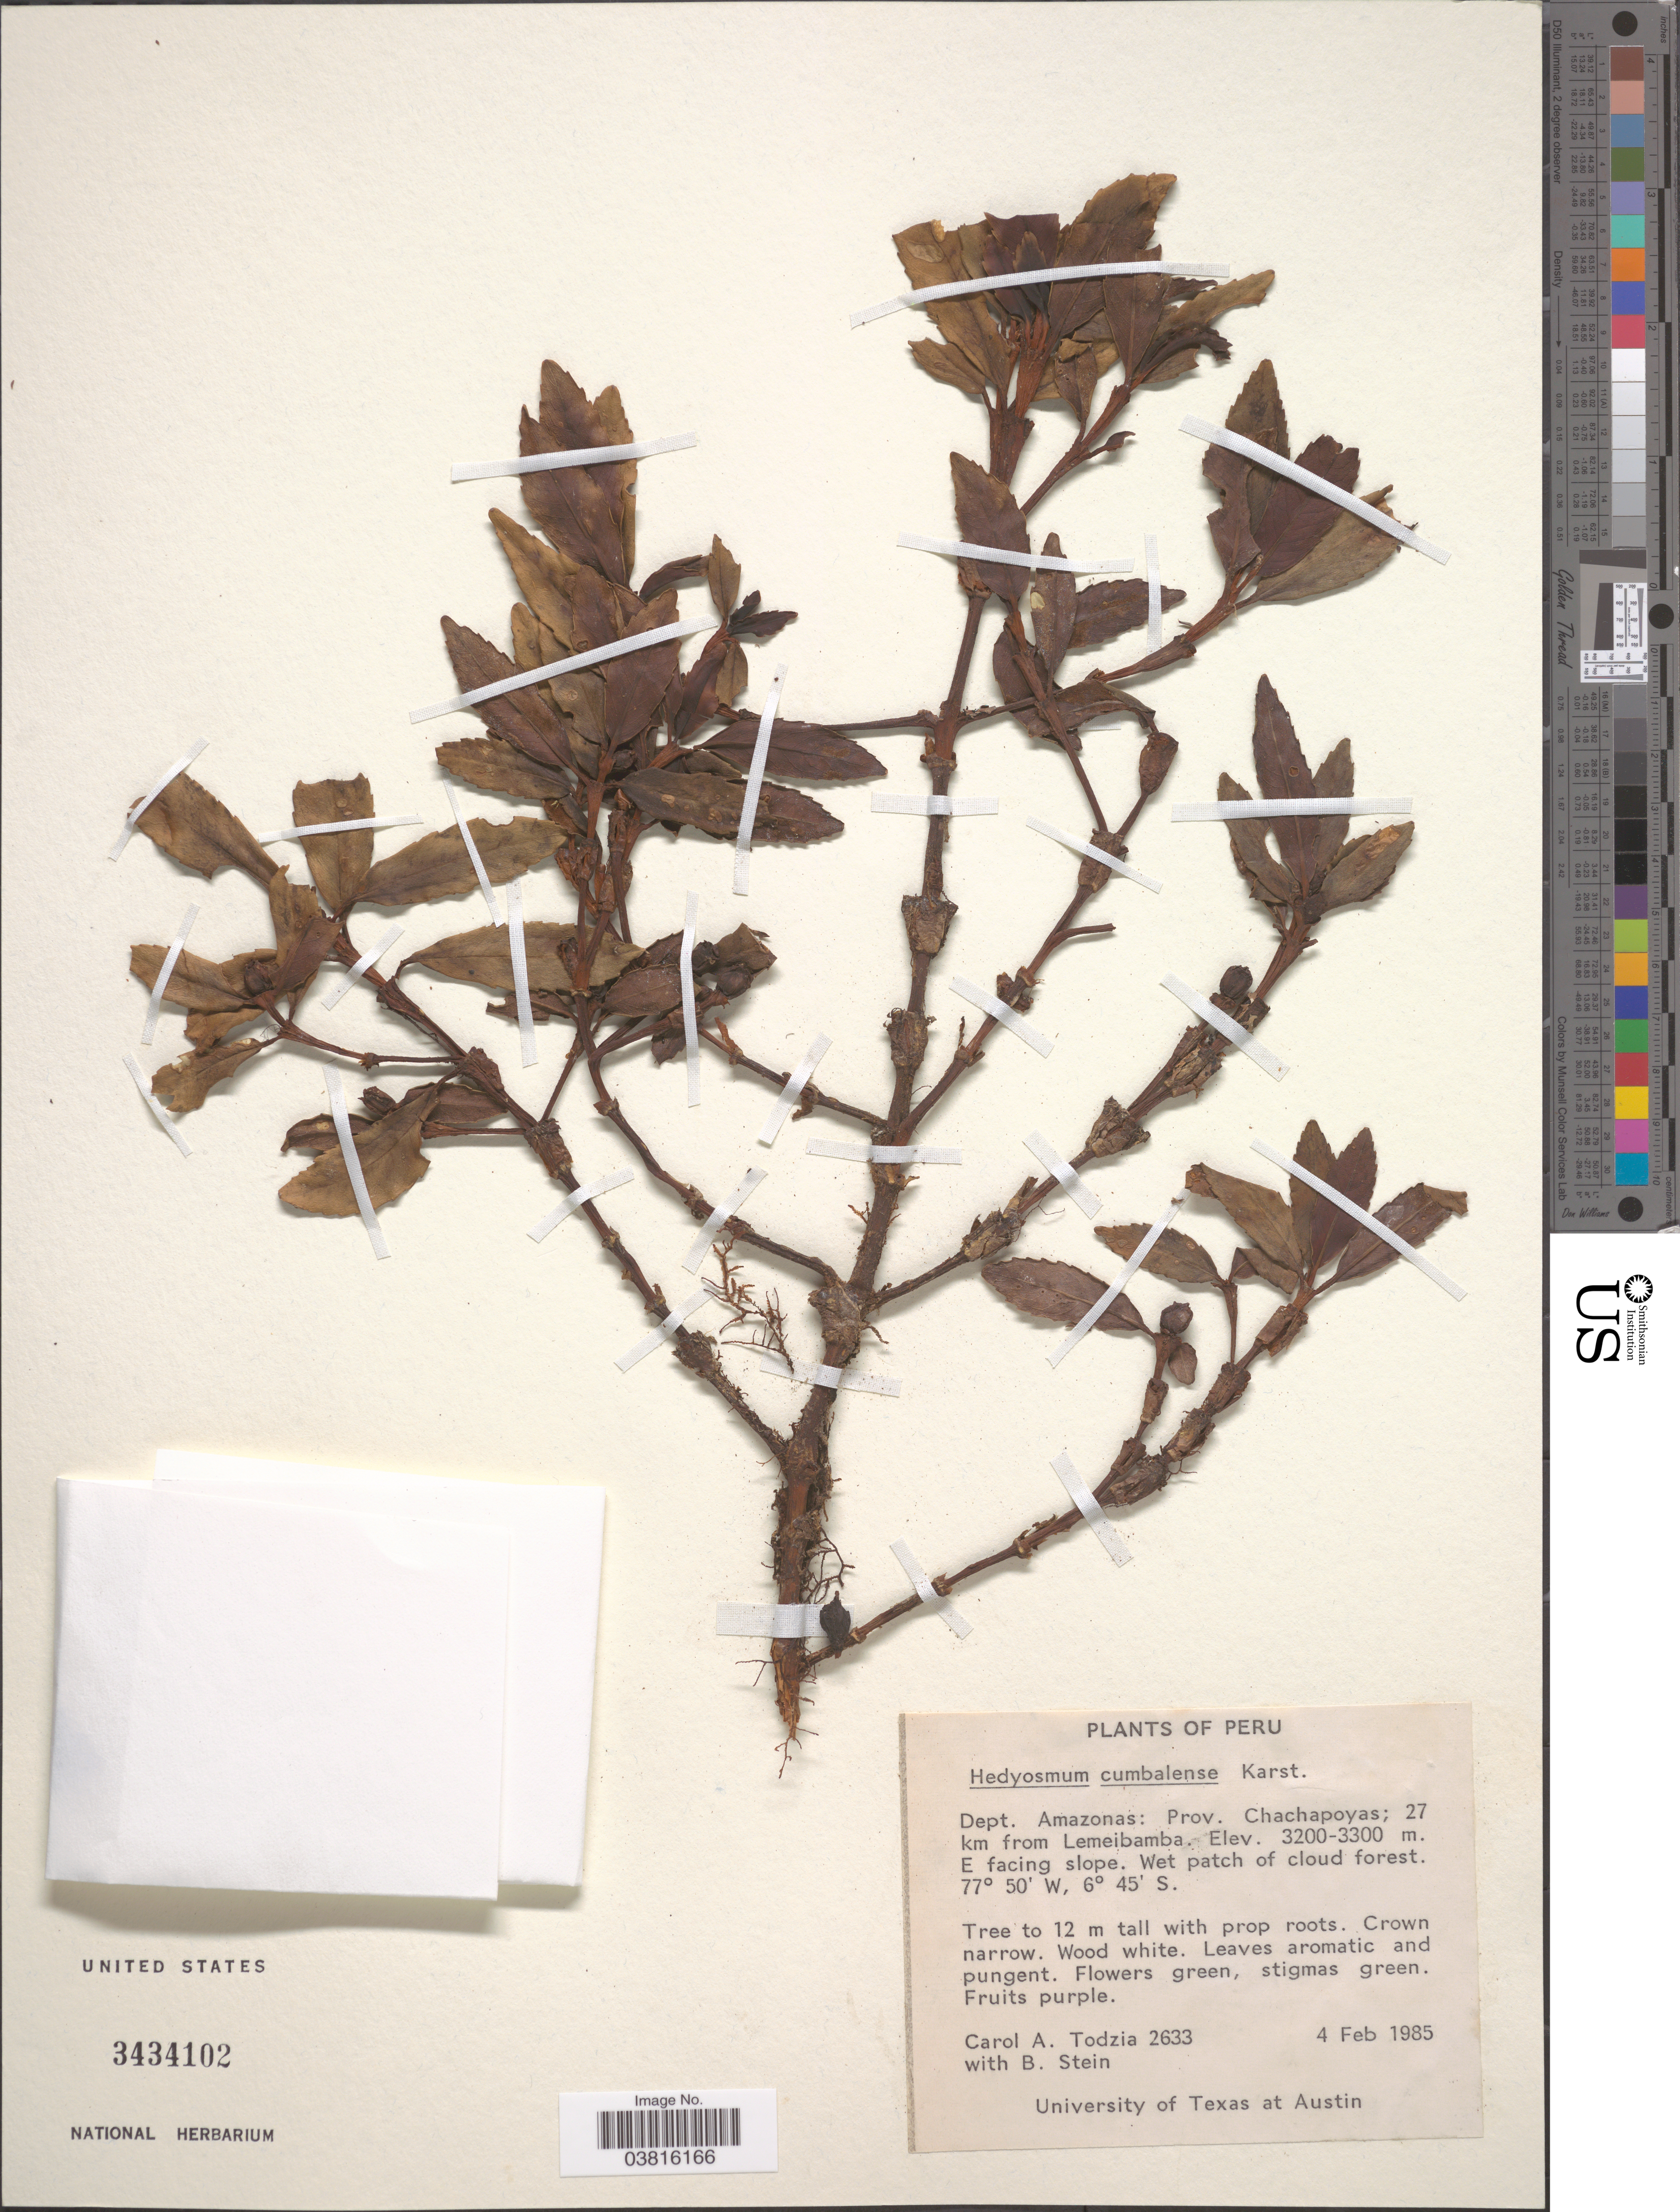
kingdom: Plantae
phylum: Tracheophyta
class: Magnoliopsida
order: Chloranthales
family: Chloranthaceae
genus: Hedyosmum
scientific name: Hedyosmum cumbalense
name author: H. Karst.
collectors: C. A. Todzia & B. Stein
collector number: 2633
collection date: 1985-02-04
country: Peru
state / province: Amazonas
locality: Dept. Amazonas: Prov. Chachapoyas; 27 km from Lemeibamba. E facing slope.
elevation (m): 3200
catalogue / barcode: US 3434102